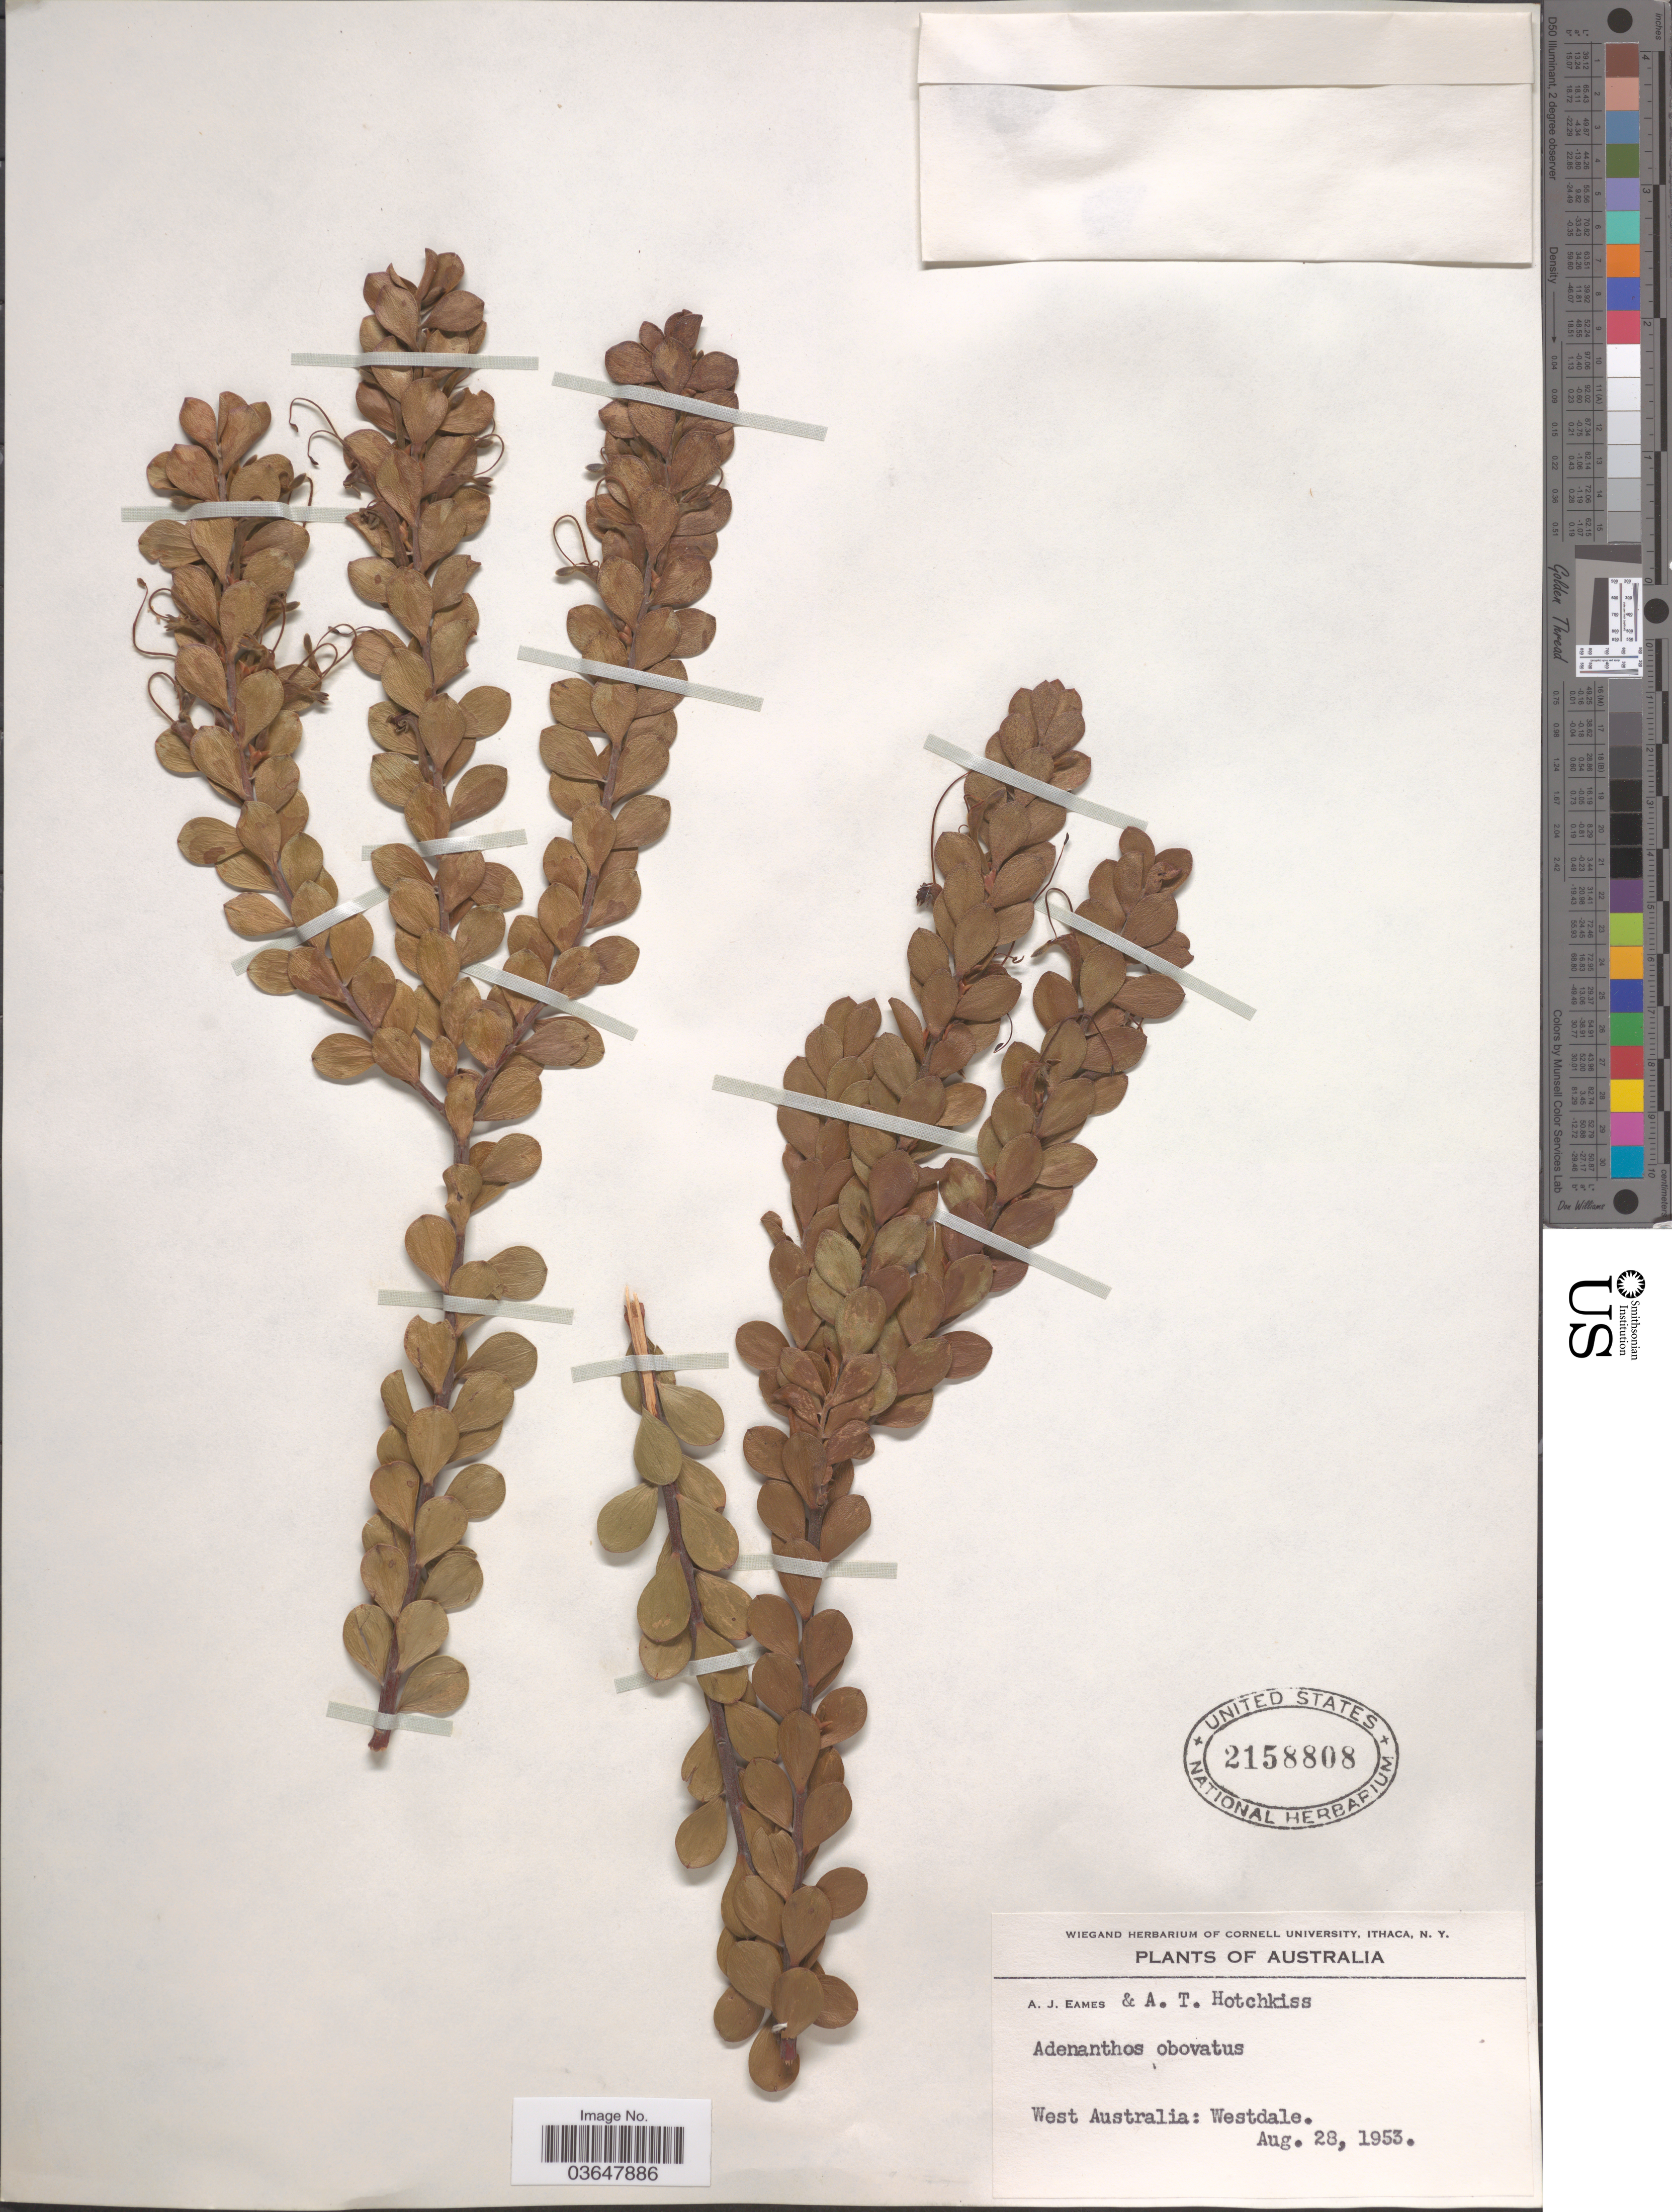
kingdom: Plantae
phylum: Tracheophyta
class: Magnoliopsida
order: Proteales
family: Proteaceae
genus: Adenanthos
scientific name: Adenanthos obovatus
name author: Labill.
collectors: A. J. Eames & A. Hotchkiss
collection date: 1953-08-28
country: Australia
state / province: Western Australia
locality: West Australia: Westdale.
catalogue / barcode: US 2158808